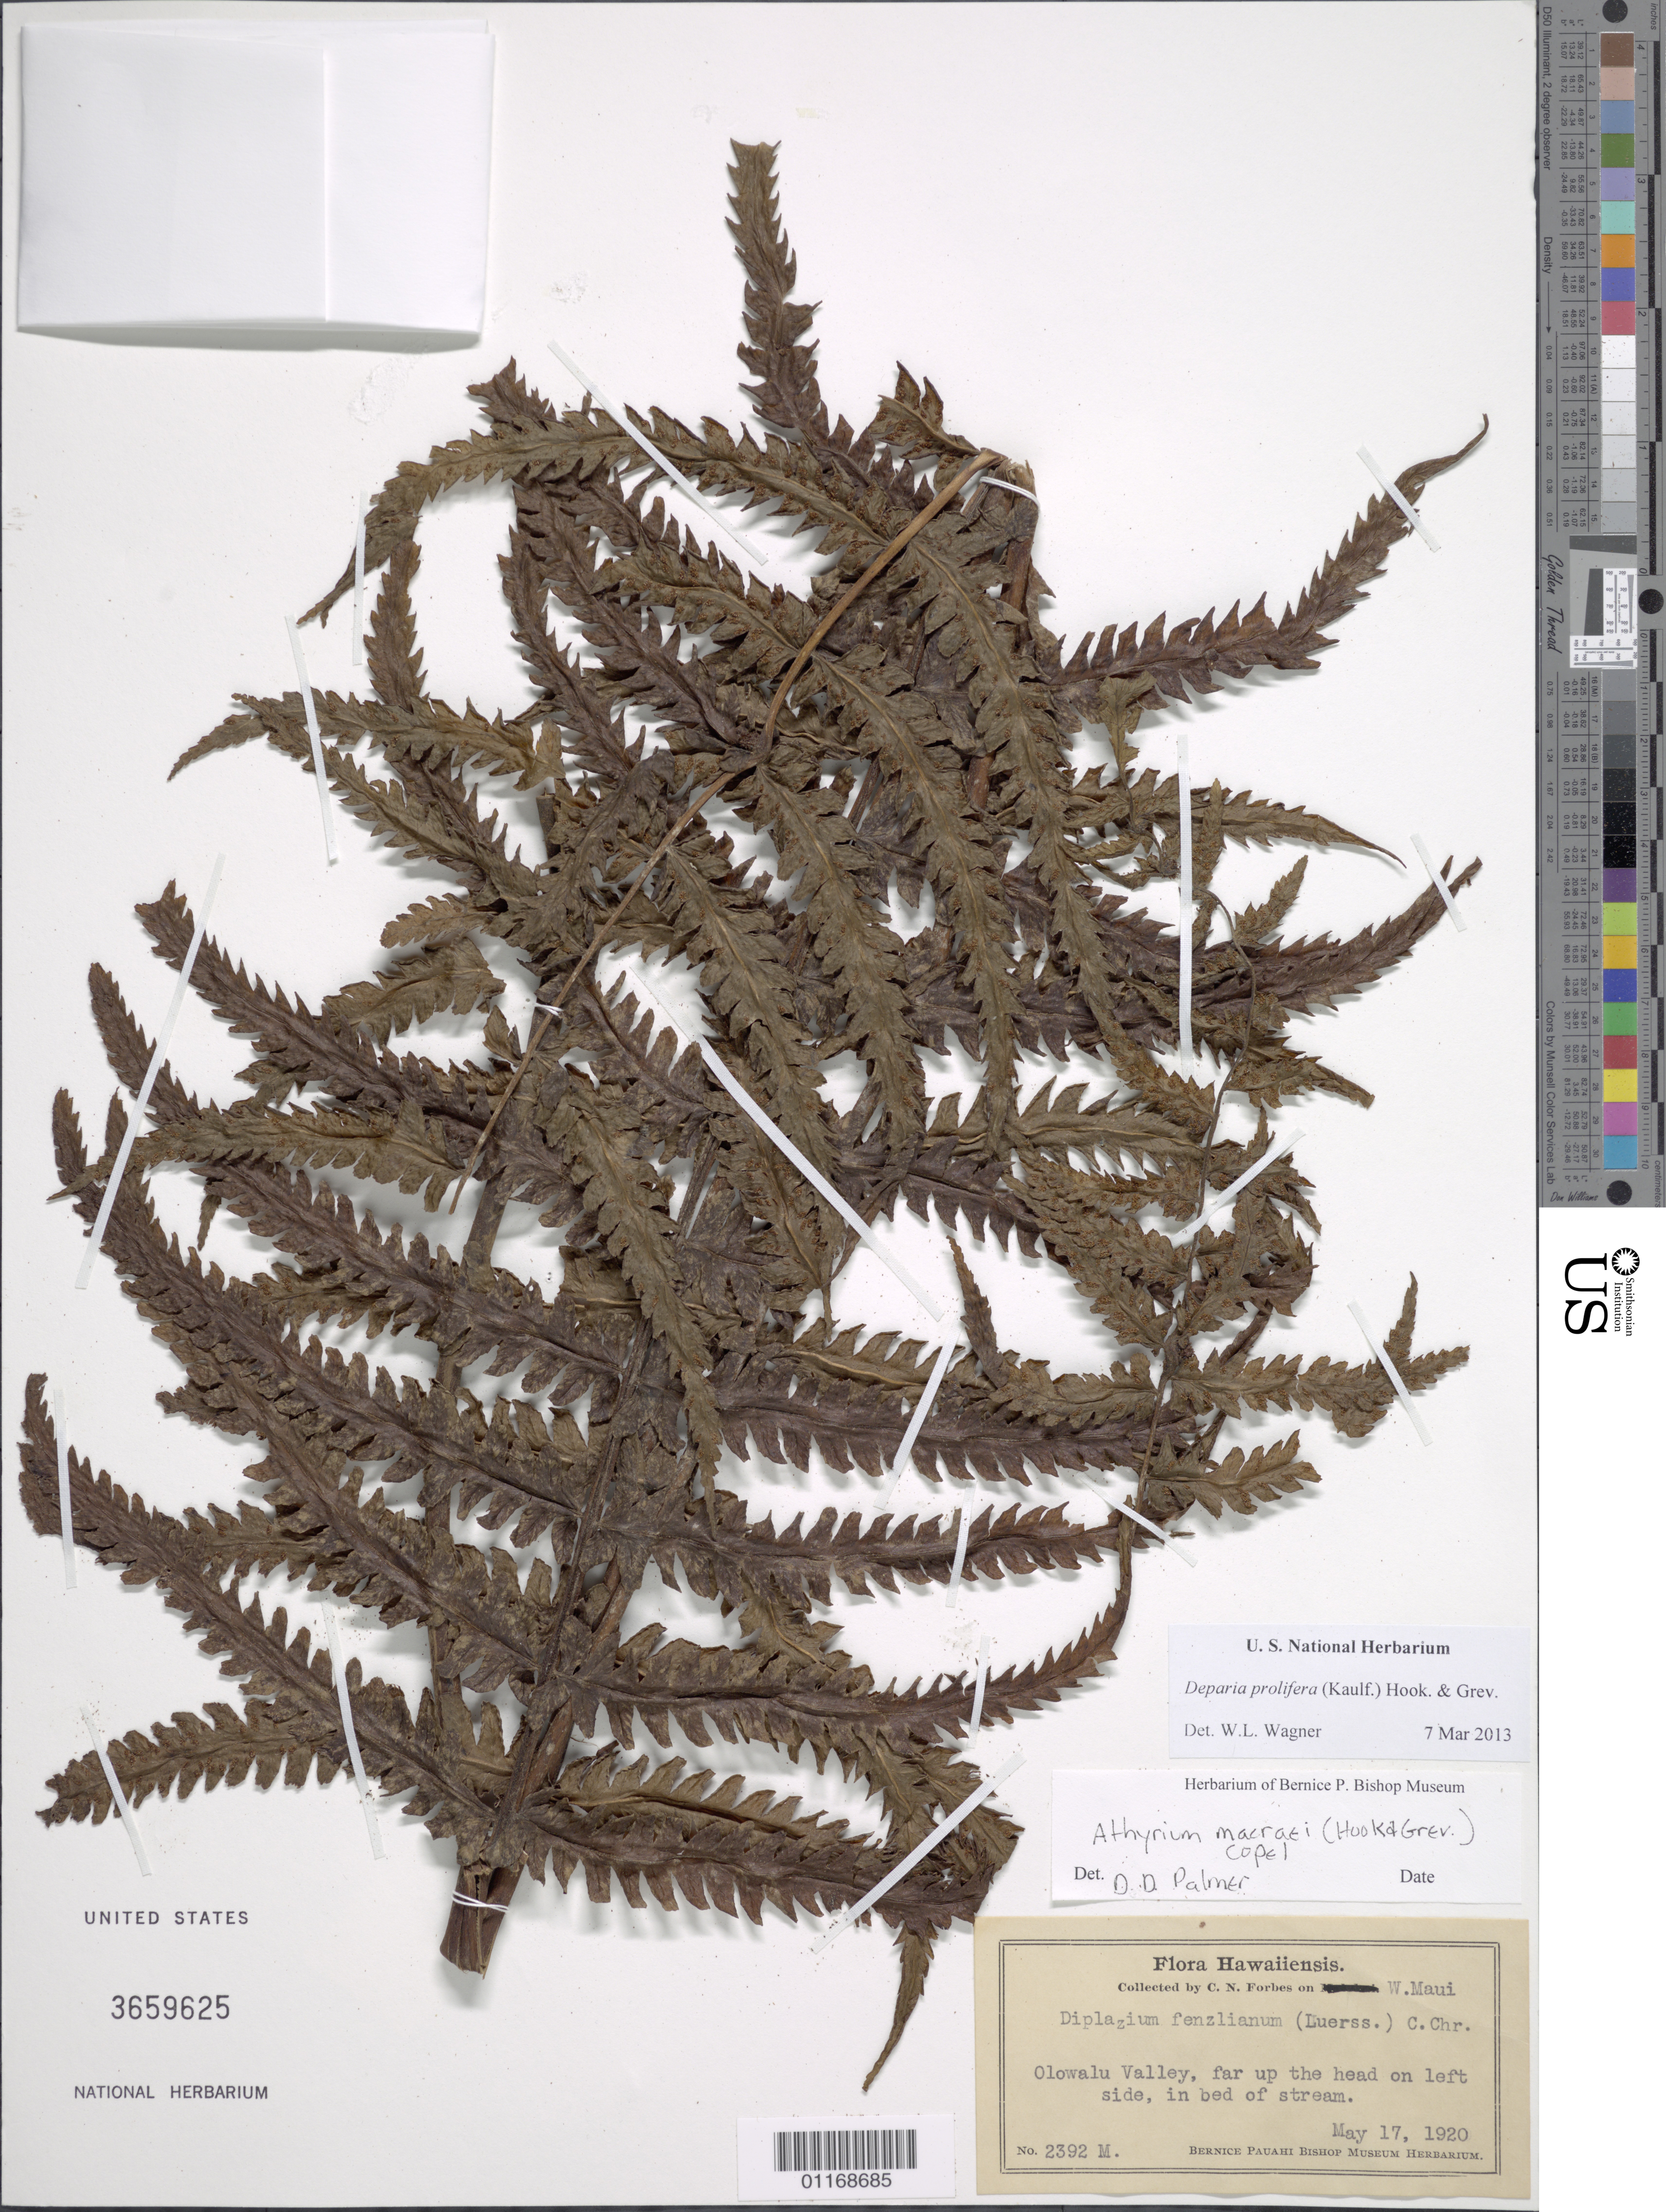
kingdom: Plantae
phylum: Tracheophyta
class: Polypodiopsida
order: Polypodiales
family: Athyriaceae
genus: Deparia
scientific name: Deparia prolifera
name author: (Kaulf.) Hook. & Grev.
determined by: Wagner, W. L., (BOT), Smithsonian Institution - National Museum of Natural History (UNITED STATES)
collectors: C. N. Forbes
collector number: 2392.M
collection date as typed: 17 May 1920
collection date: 1920-05-17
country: United States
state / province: Hawaii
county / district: Maui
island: Maui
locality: W Maui, Olowalu Valley, far up the head on left side.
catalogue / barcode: US 3659625